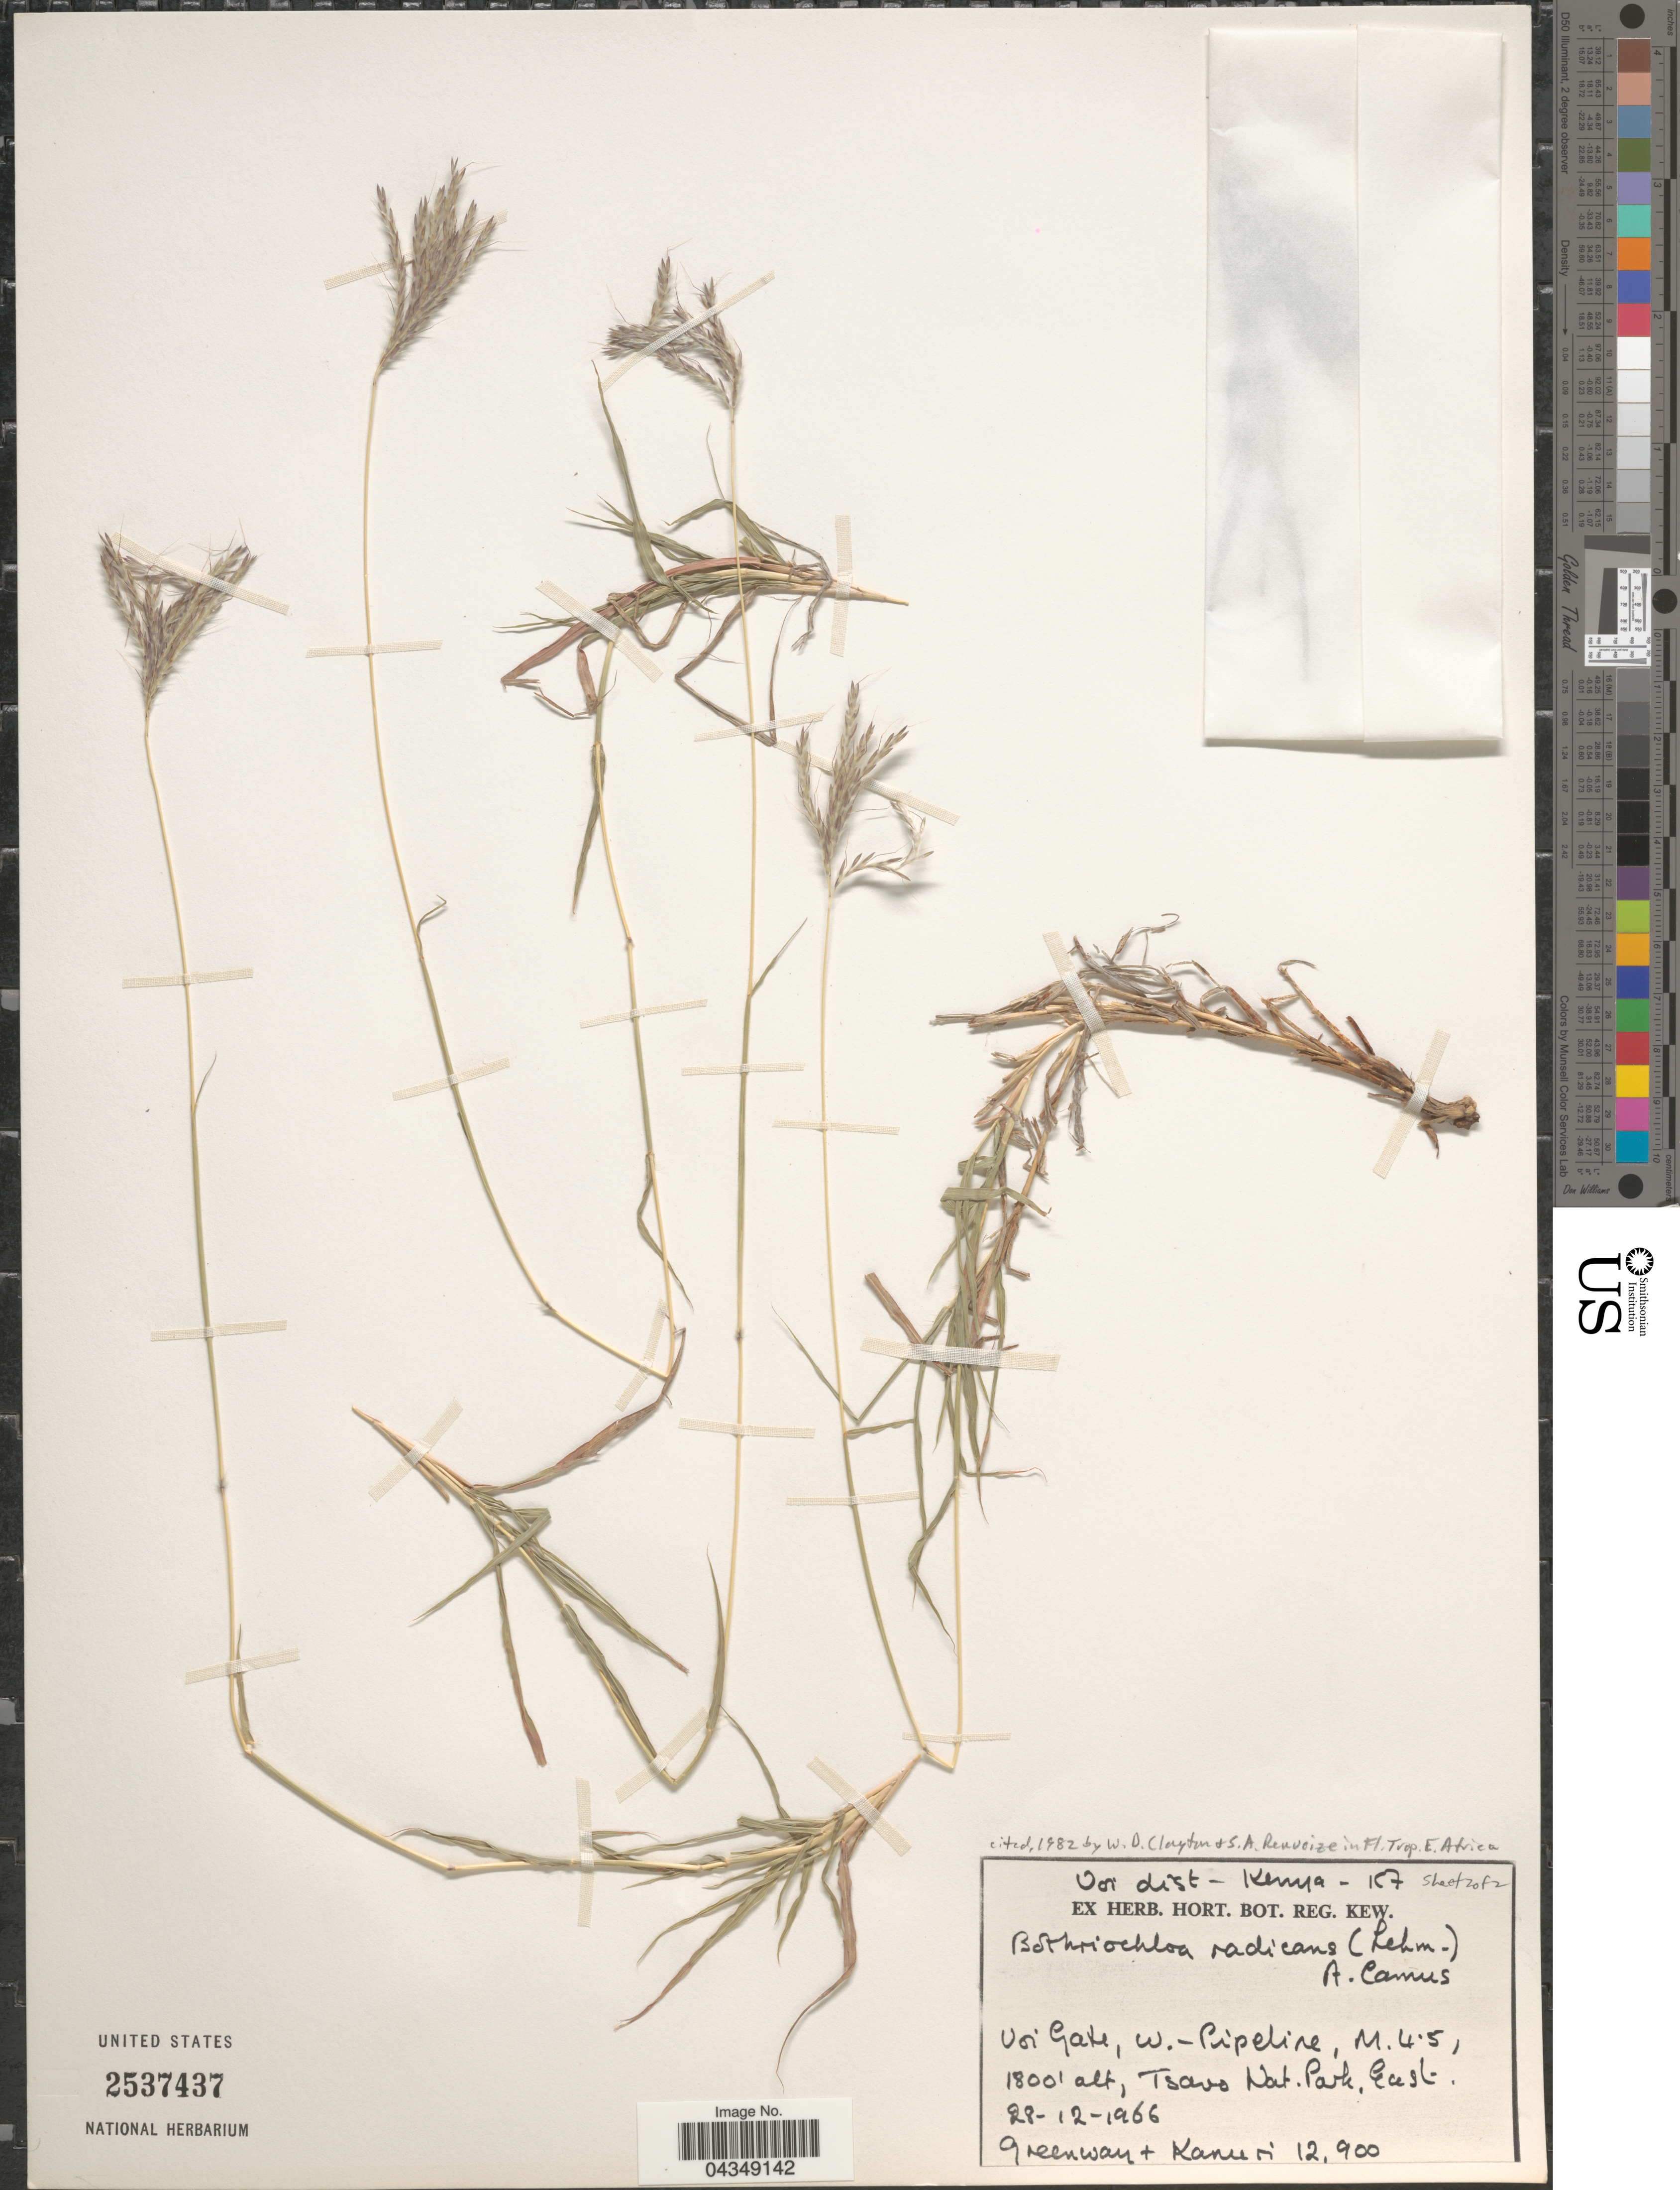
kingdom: Plantae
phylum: Tracheophyta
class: Liliopsida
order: Poales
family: Poaceae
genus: Bothriochloa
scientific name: Bothriochloa radicans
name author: (Lehm.) A. Camus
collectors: Greenway & -. Kanuri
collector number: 12900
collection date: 1966-12-28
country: Kenya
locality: Voi dist- K7. Voi Gate, w.- Pipeline, M. 4-5, Tsavo Nat. Park, East.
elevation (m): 549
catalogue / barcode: US 2537437